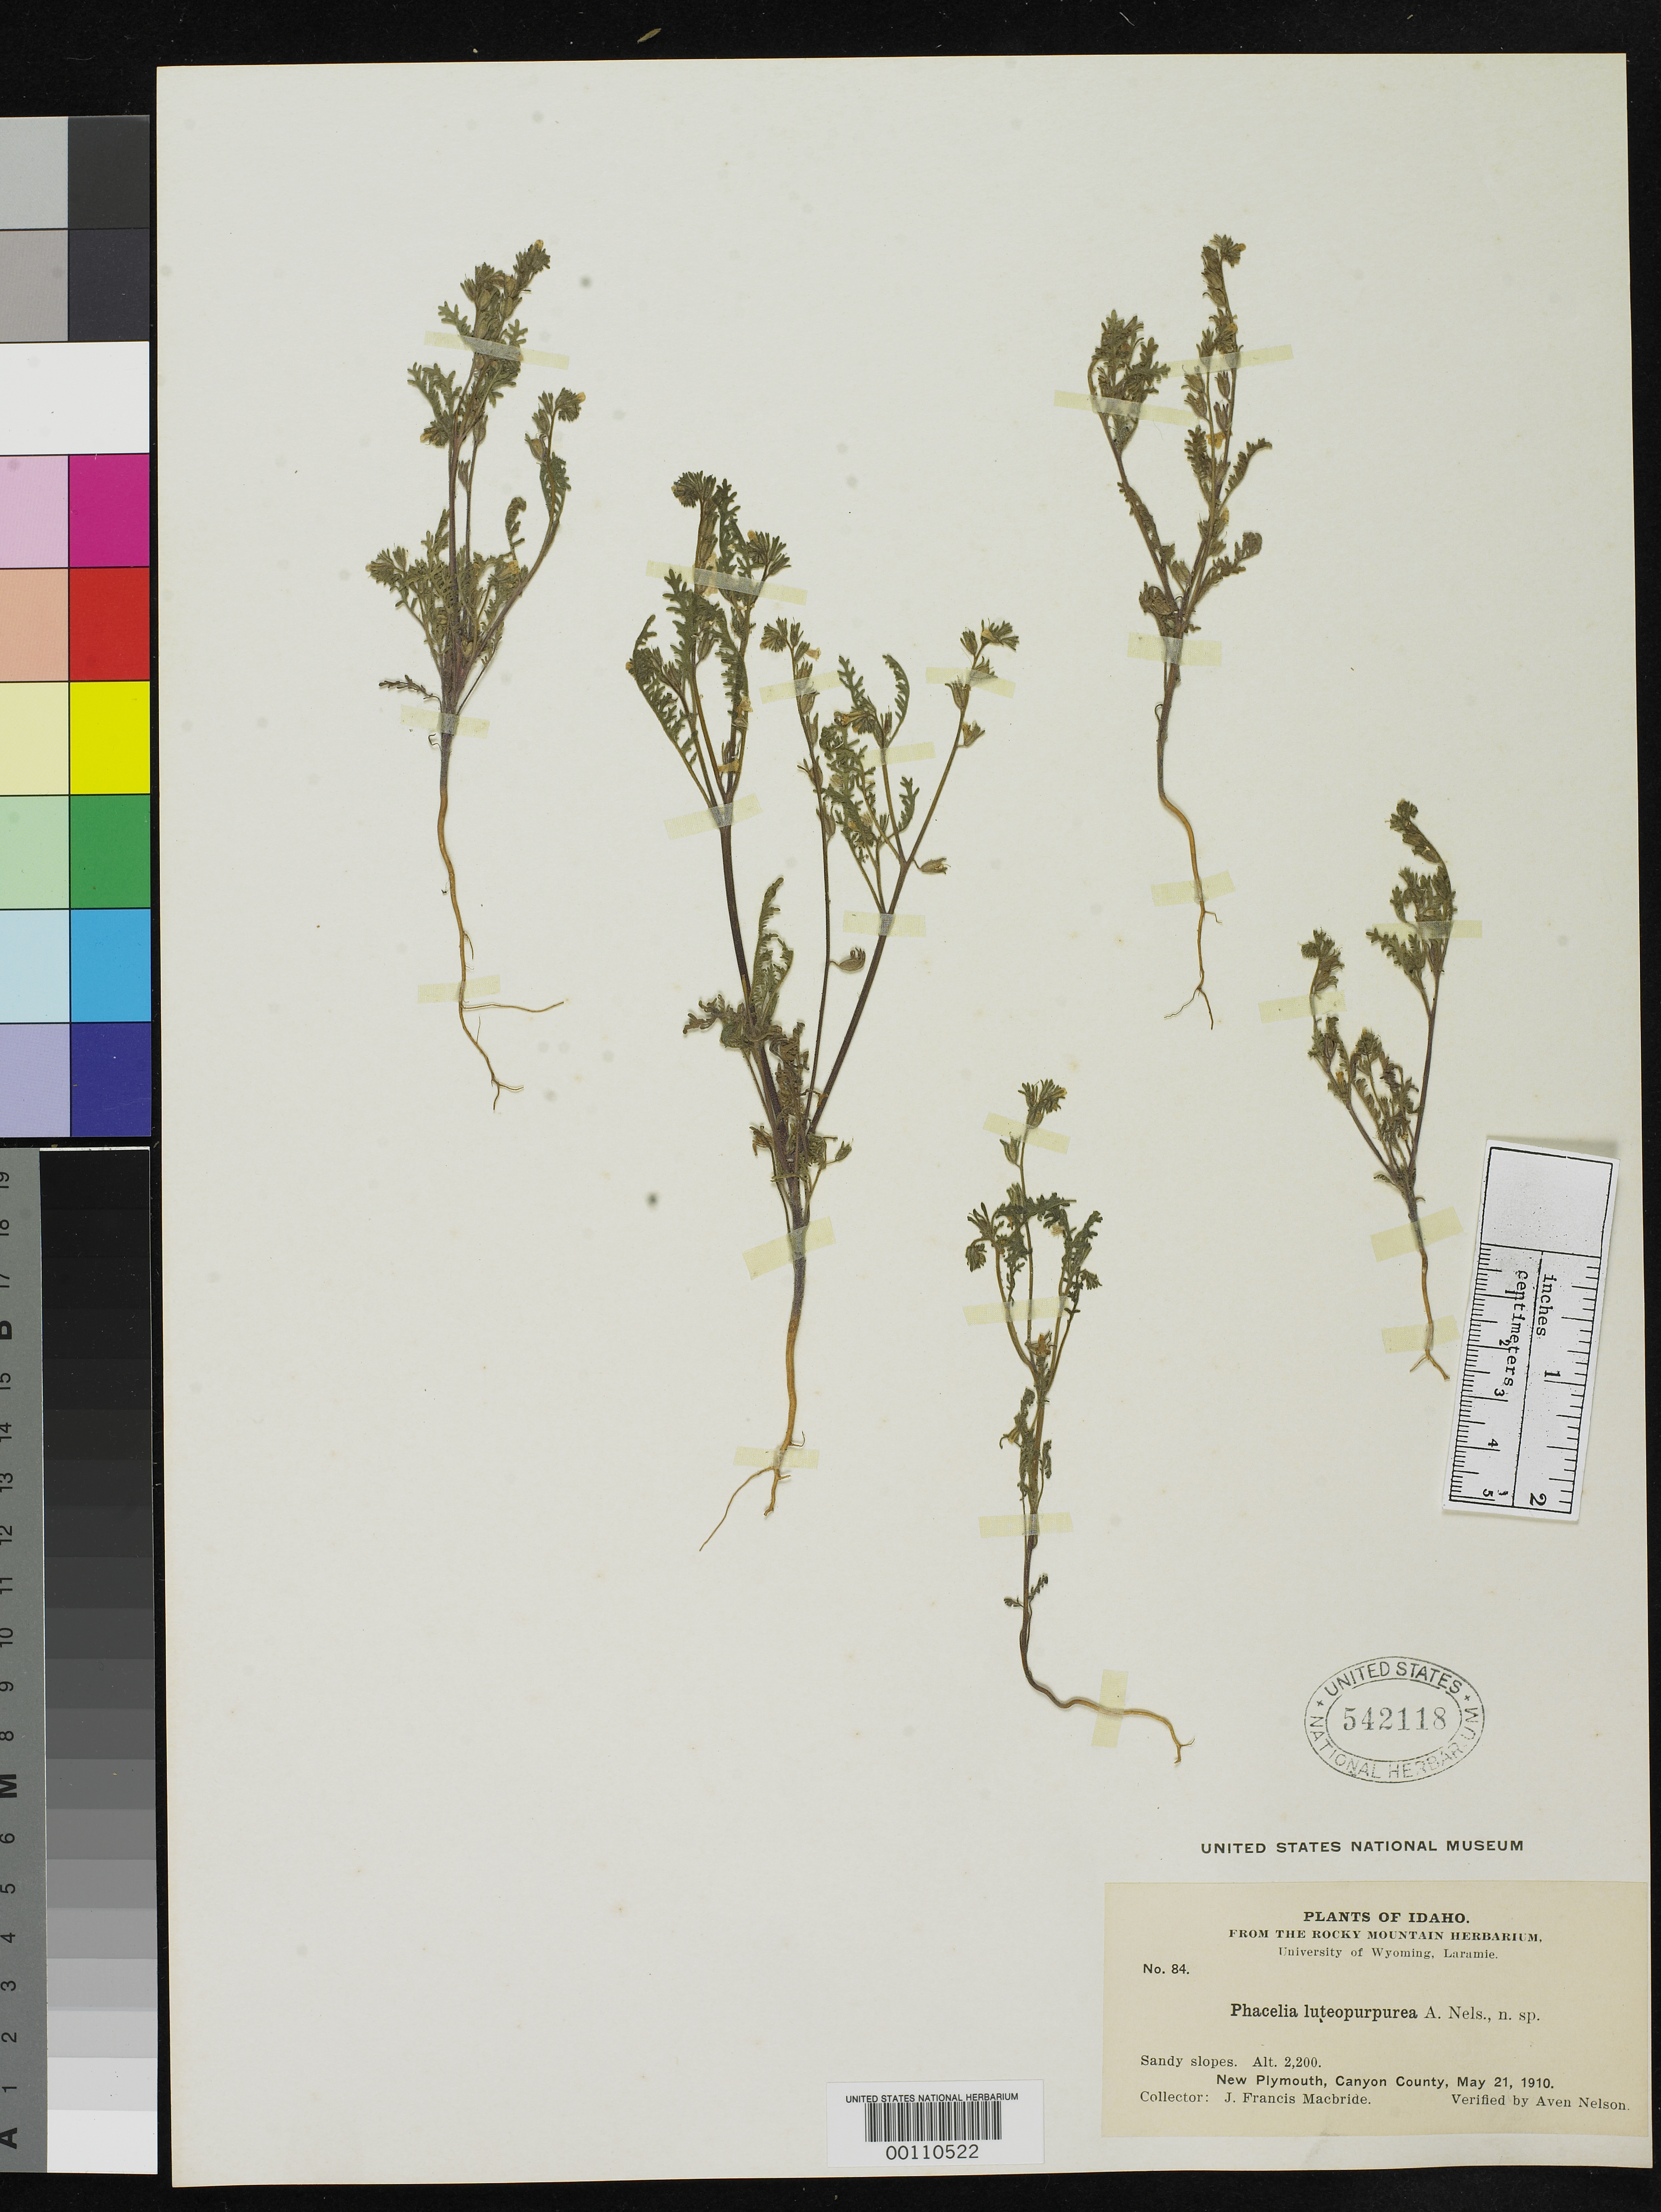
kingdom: Plantae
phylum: Tracheophyta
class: Magnoliopsida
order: Boraginales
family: Hydrophyllaceae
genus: Phacelia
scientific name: Phacelia luteopurpurea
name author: A. Nelson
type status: Isotype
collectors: J. F. Macbride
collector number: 84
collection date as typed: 21 May 1910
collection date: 1910-05-21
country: United States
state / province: Idaho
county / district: Payette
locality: New Plymouth.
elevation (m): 671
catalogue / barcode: US 542118